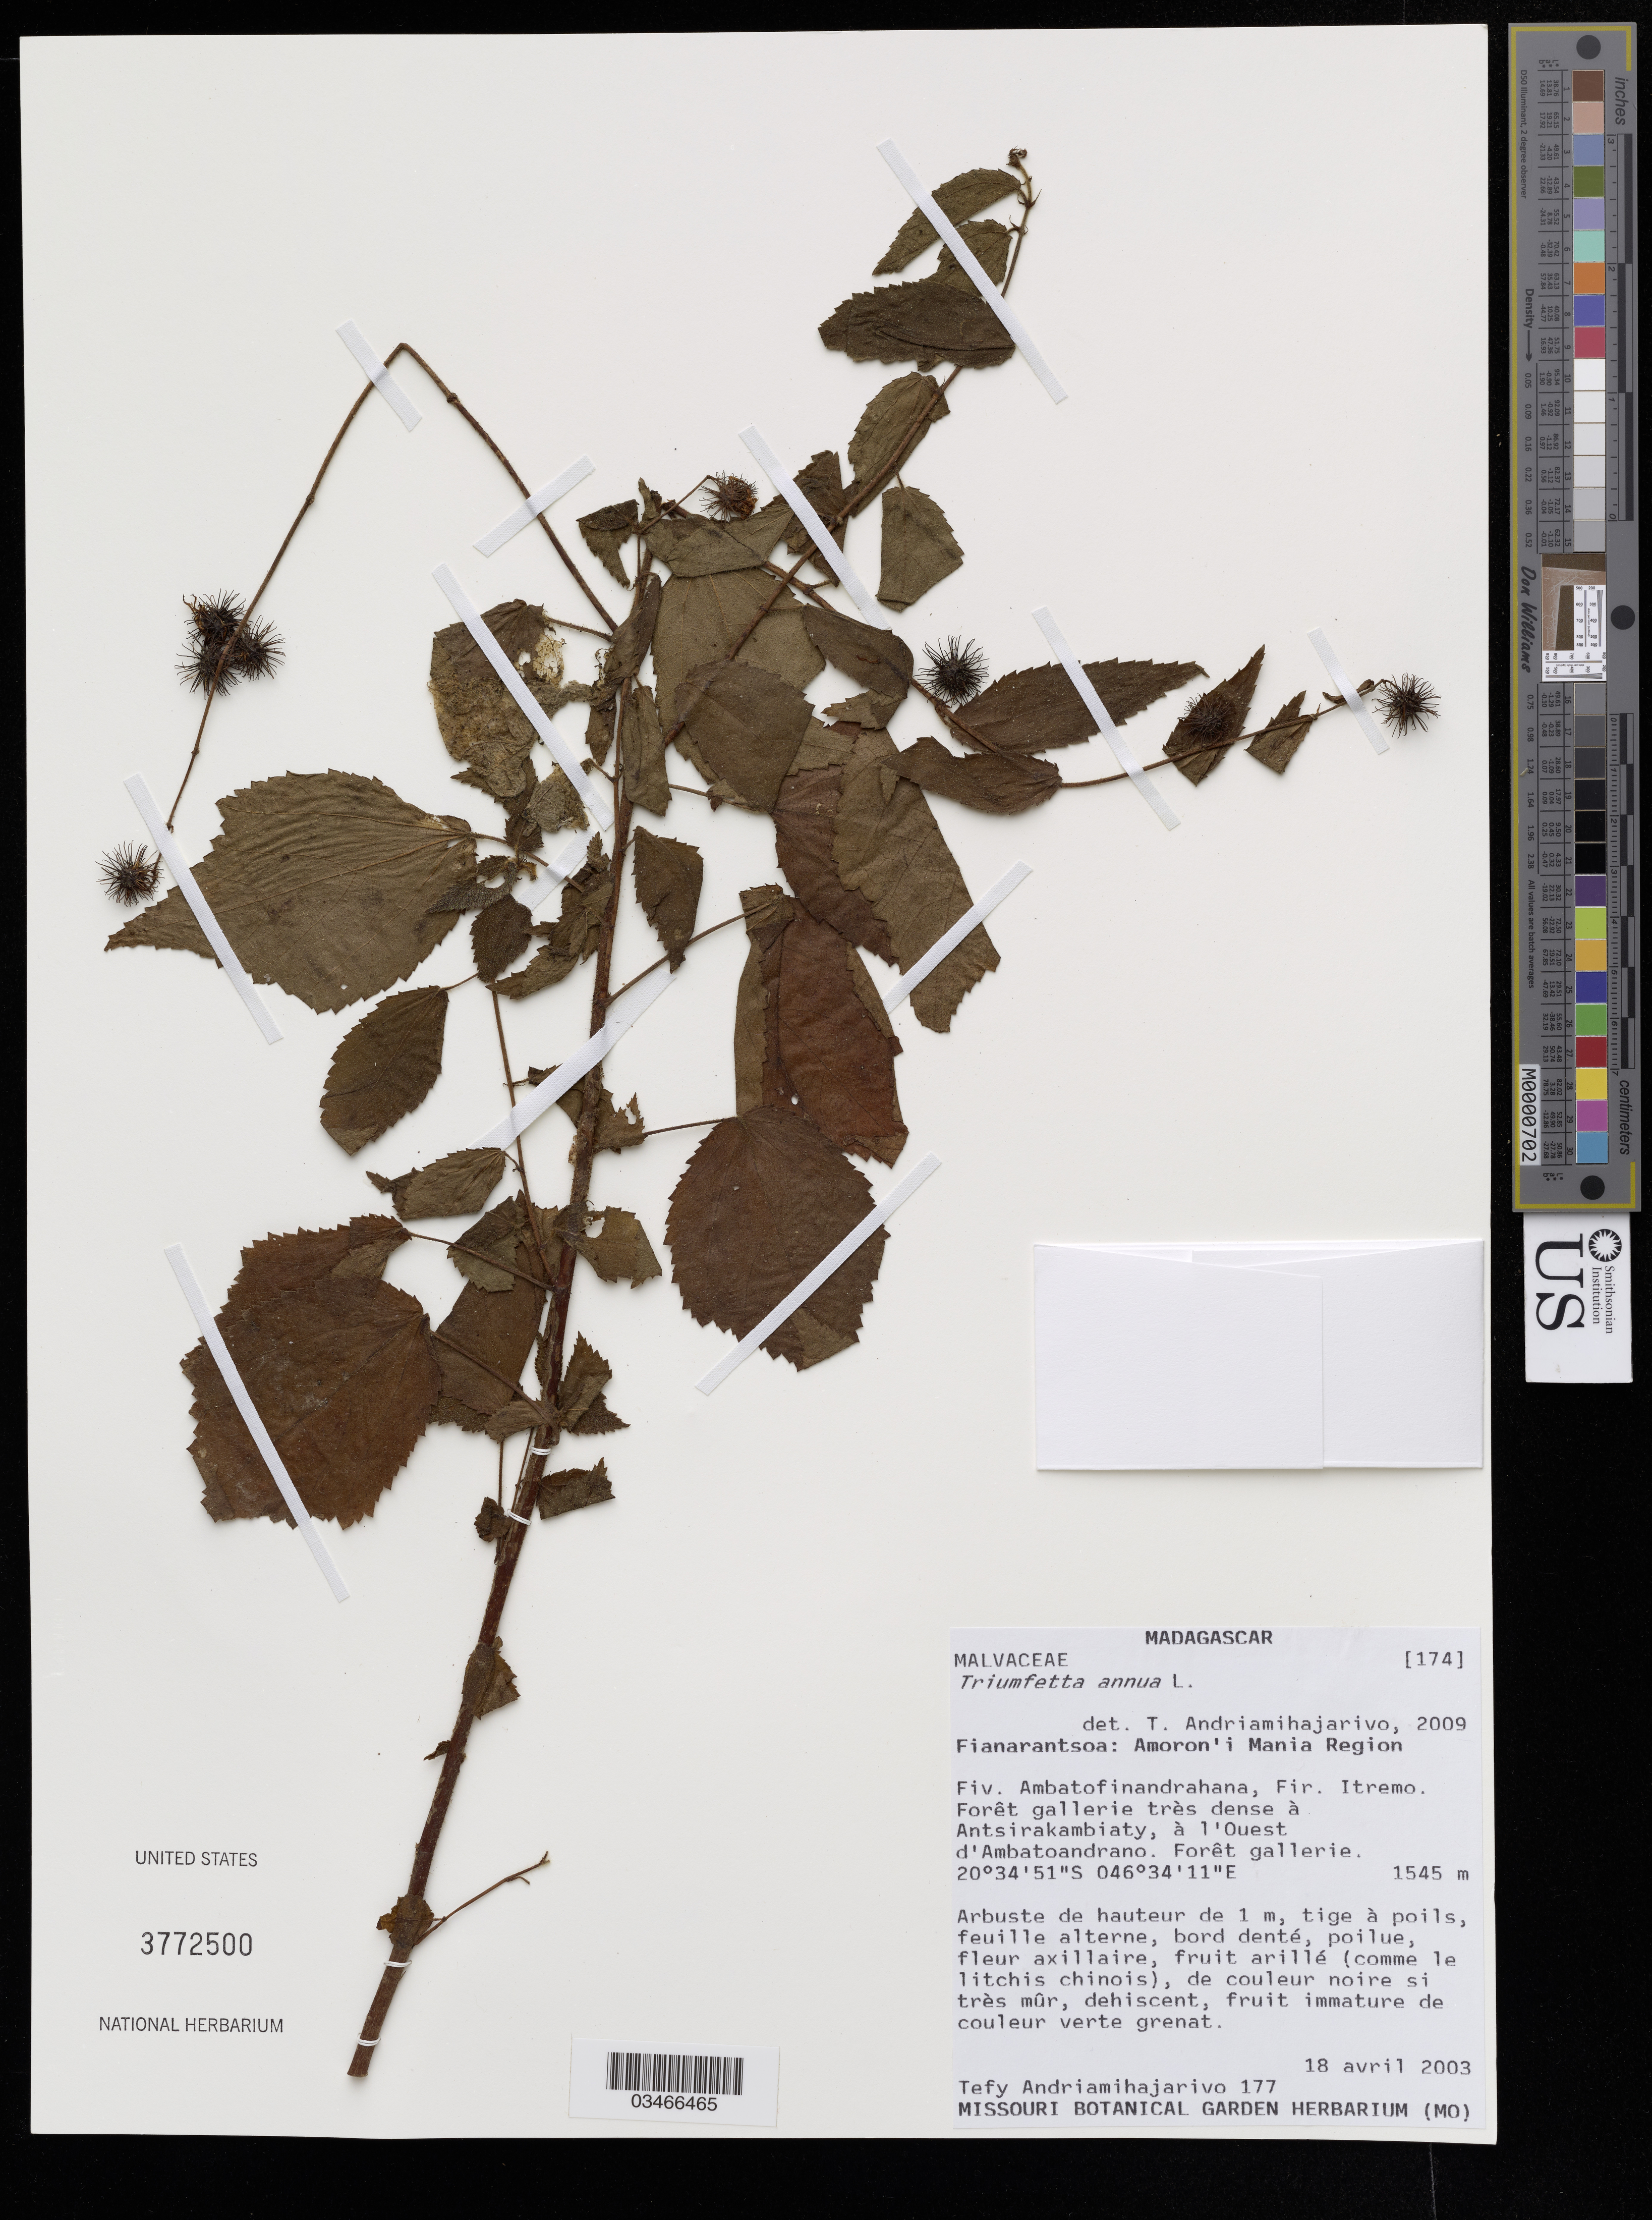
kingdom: Plantae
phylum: Tracheophyta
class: Magnoliopsida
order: Malvales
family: Malvaceae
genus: Triumfetta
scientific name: Triumfetta annua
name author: L.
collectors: T. Andriamihajarivo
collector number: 177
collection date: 2003-04-18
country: Madagascar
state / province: Fianarantsoa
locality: Amoron'i Mania Region, Fiv. Ambatofinandrahana, Fir. Itremo, Forêt gallerie trés dense à Antsirakambiaty, à l'Ouest d'Ambatoandrano.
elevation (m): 1545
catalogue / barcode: US 3772500